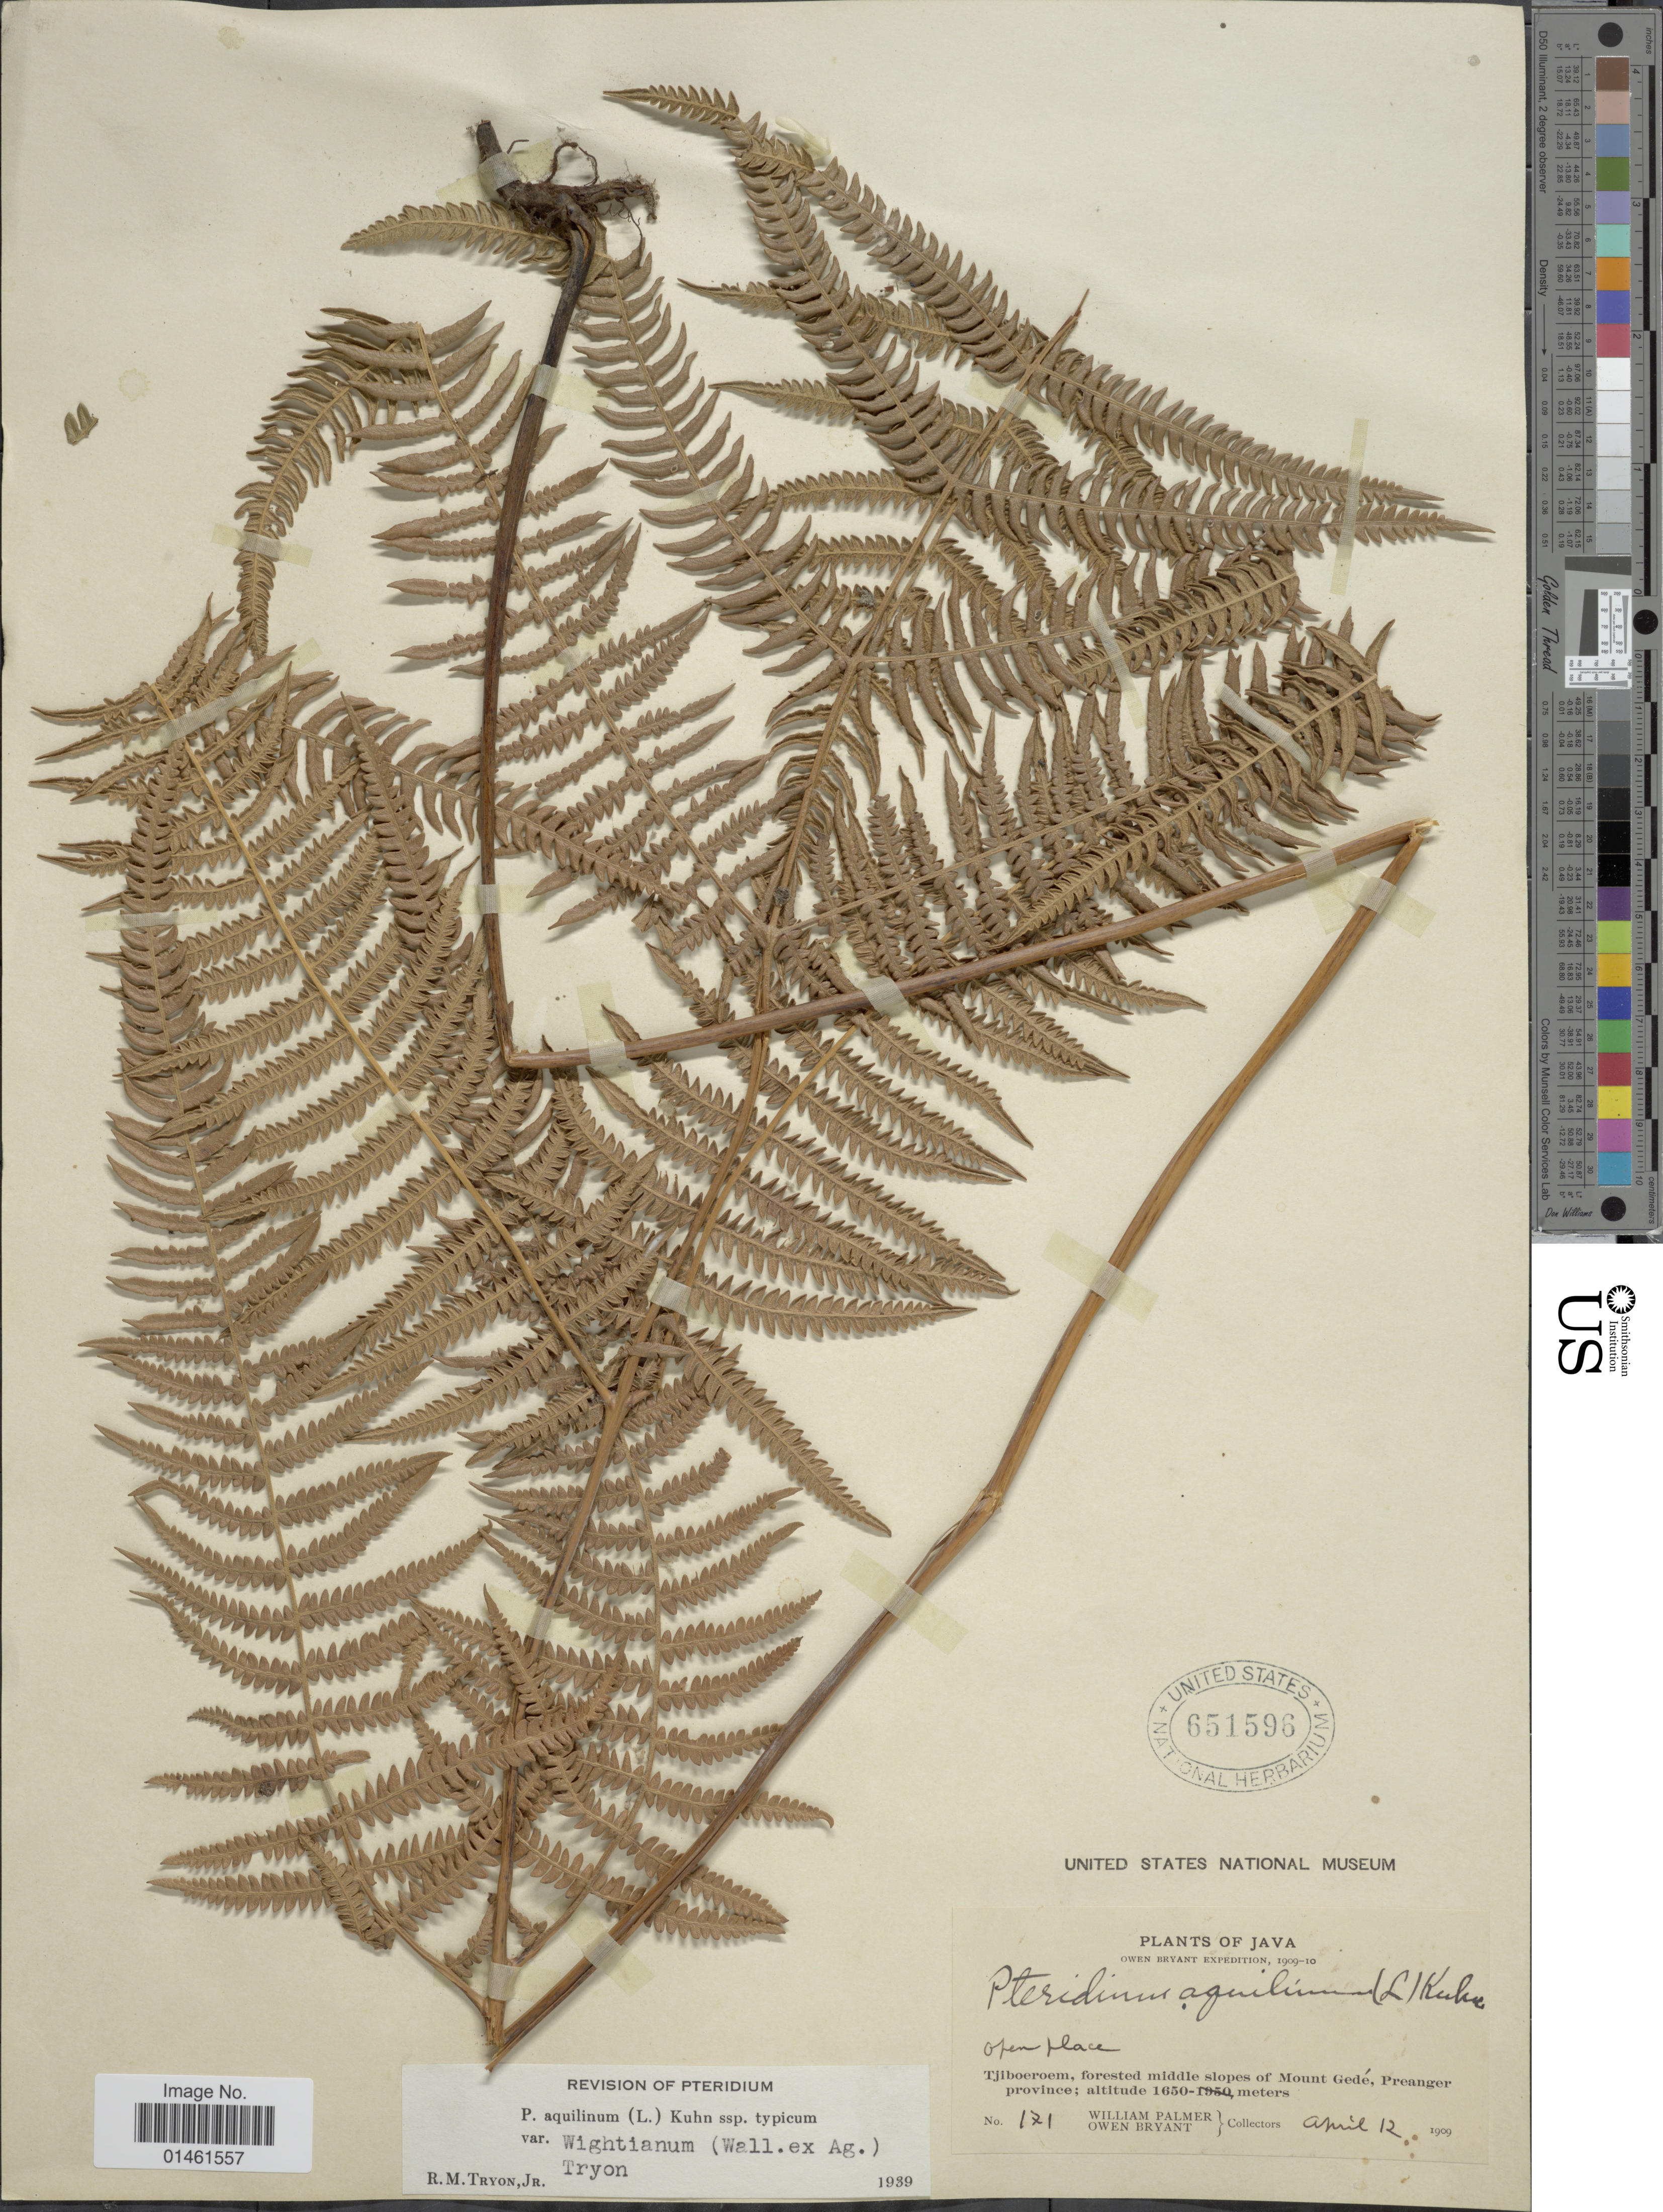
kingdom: Plantae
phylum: Tracheophyta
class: Polypodiopsida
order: Polypodiales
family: Dennstaedtiaceae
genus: Pteridium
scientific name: Pteridium aquilinum var. wightianum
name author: (J. Agardh) R.M. Tryon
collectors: W. Palmer & O. Bryant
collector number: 171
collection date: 1909-04-12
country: Indonesia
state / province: Java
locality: Java, Tjiboeroem, forested middle slopes of Mount Gedé, Preanger province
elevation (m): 1650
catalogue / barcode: US 651596